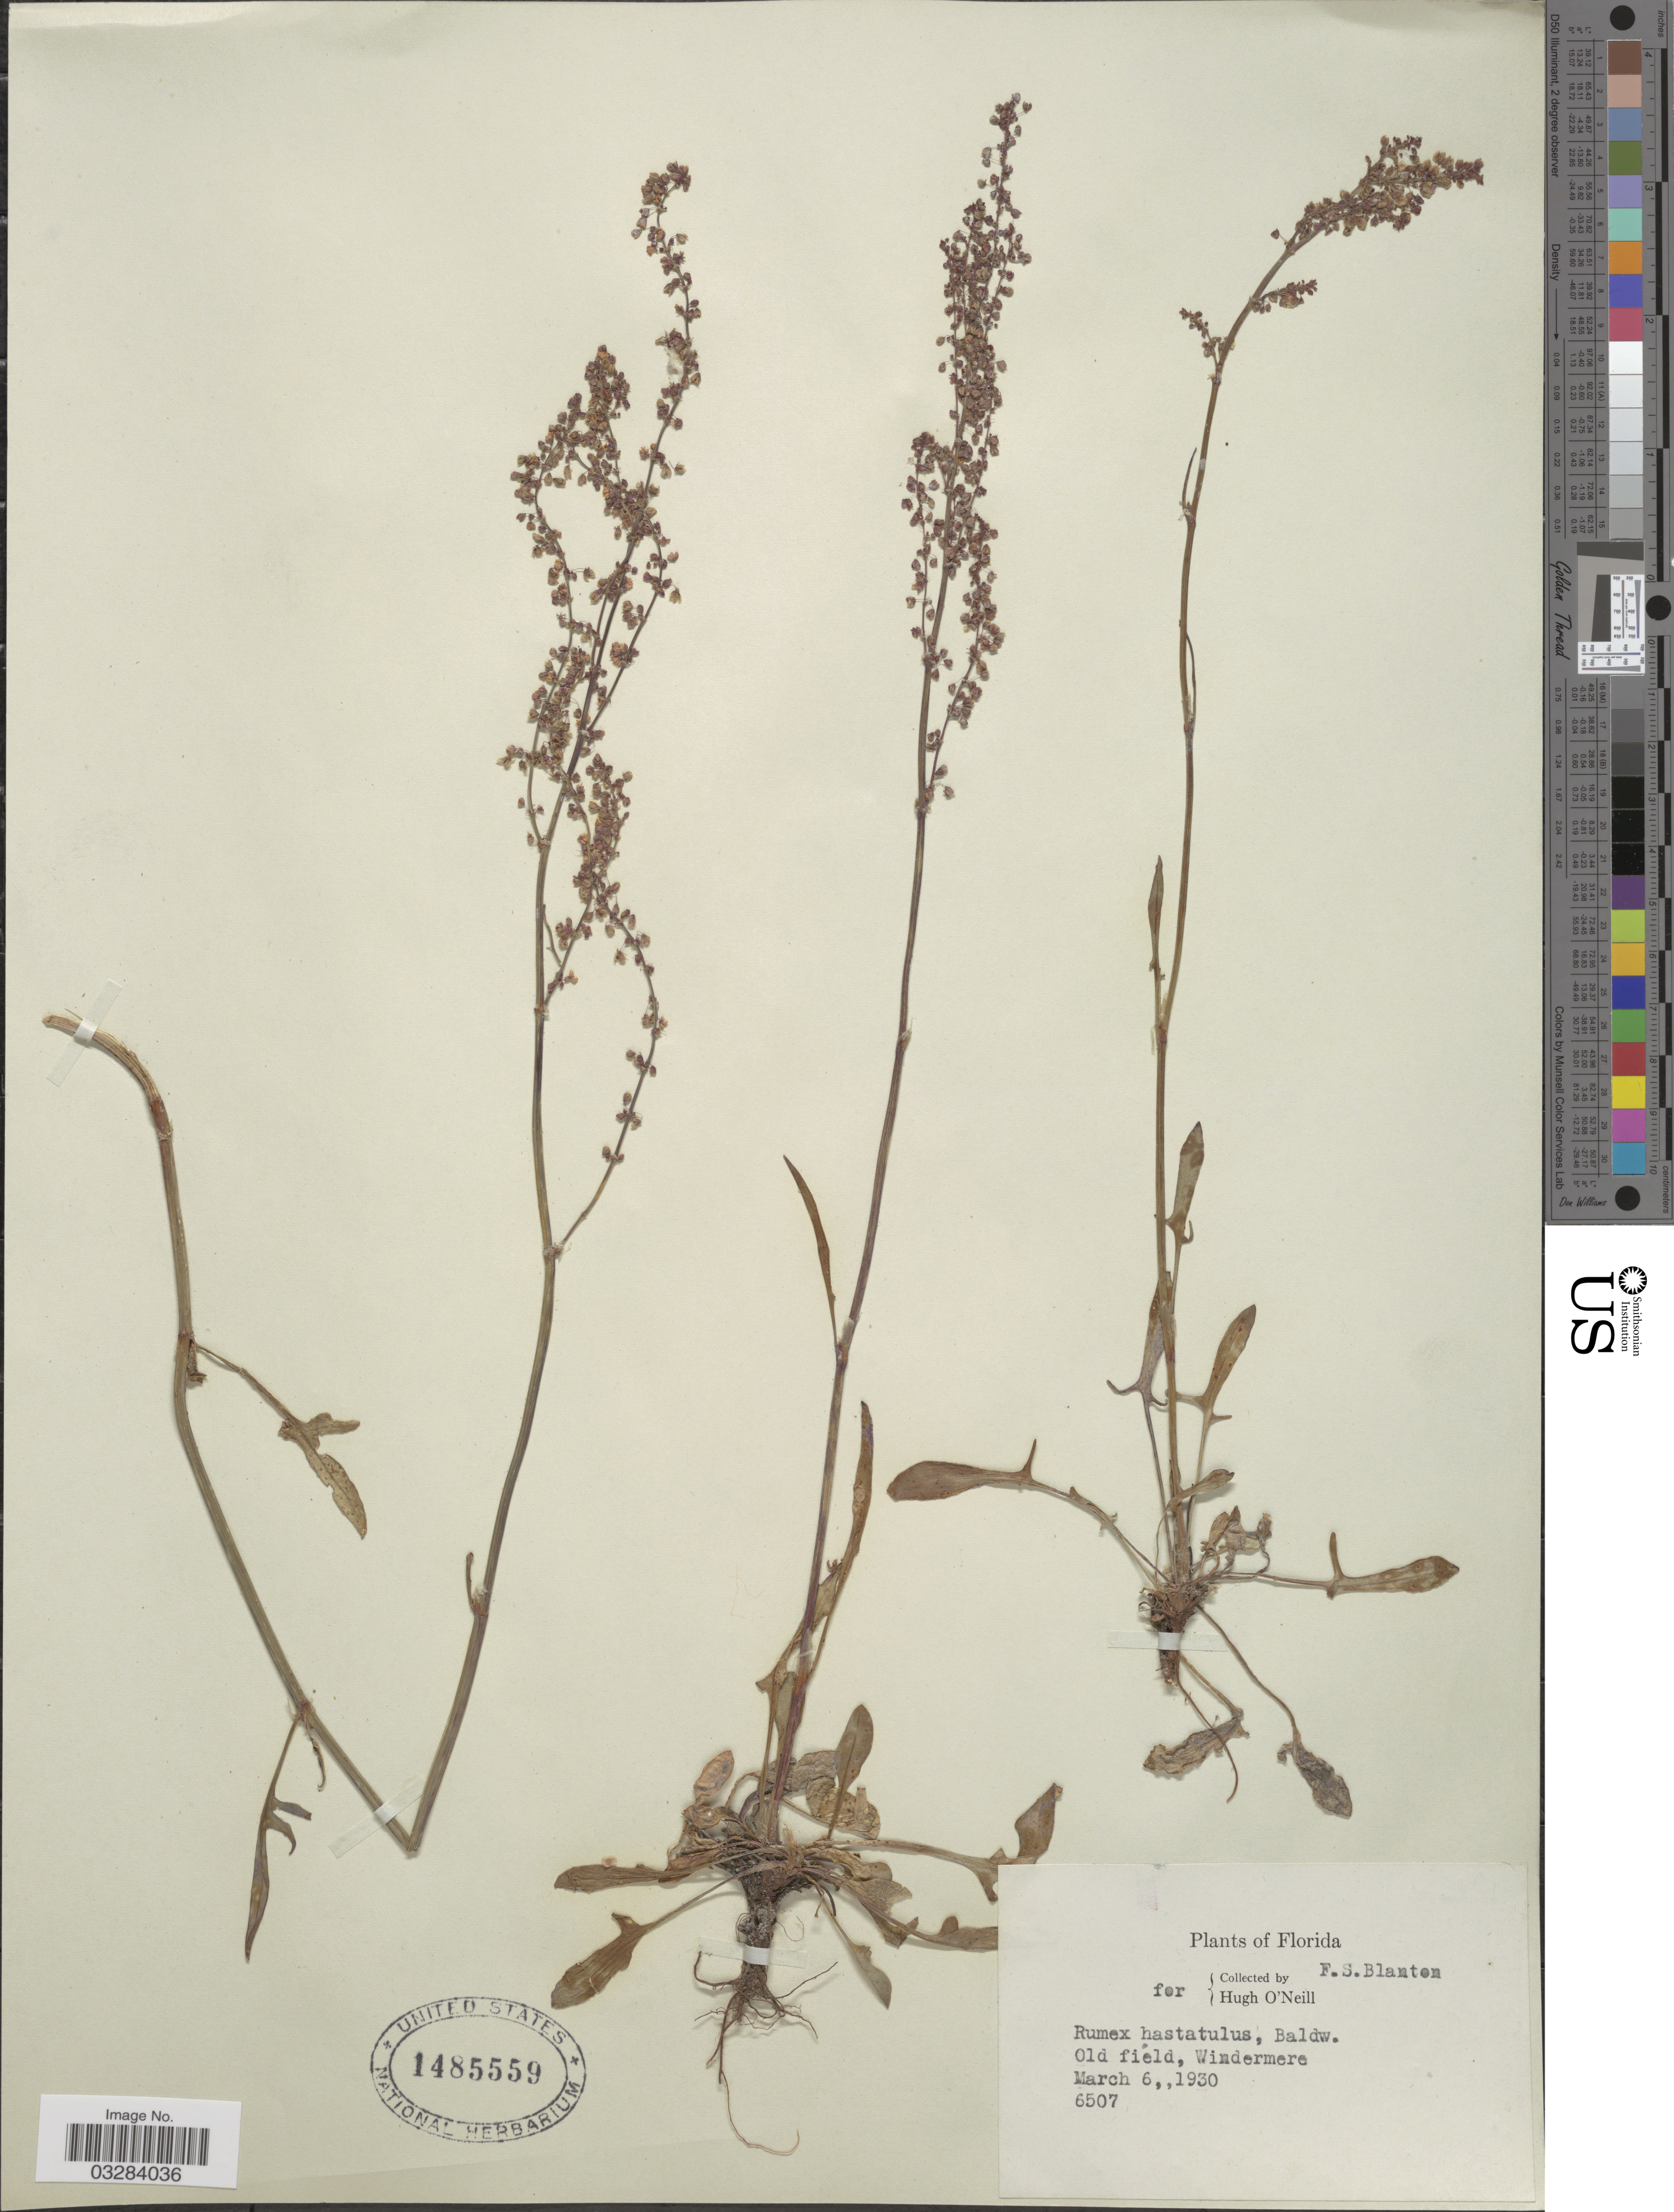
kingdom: Plantae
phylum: Tracheophyta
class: Magnoliopsida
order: Caryophyllales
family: Polygonaceae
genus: Rumex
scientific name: Rumex hastatulus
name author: Baldwin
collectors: F. S. Blanton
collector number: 6507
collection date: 1930-03-06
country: United States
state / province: Florida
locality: Old field, Windermere.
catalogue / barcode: US 1485559